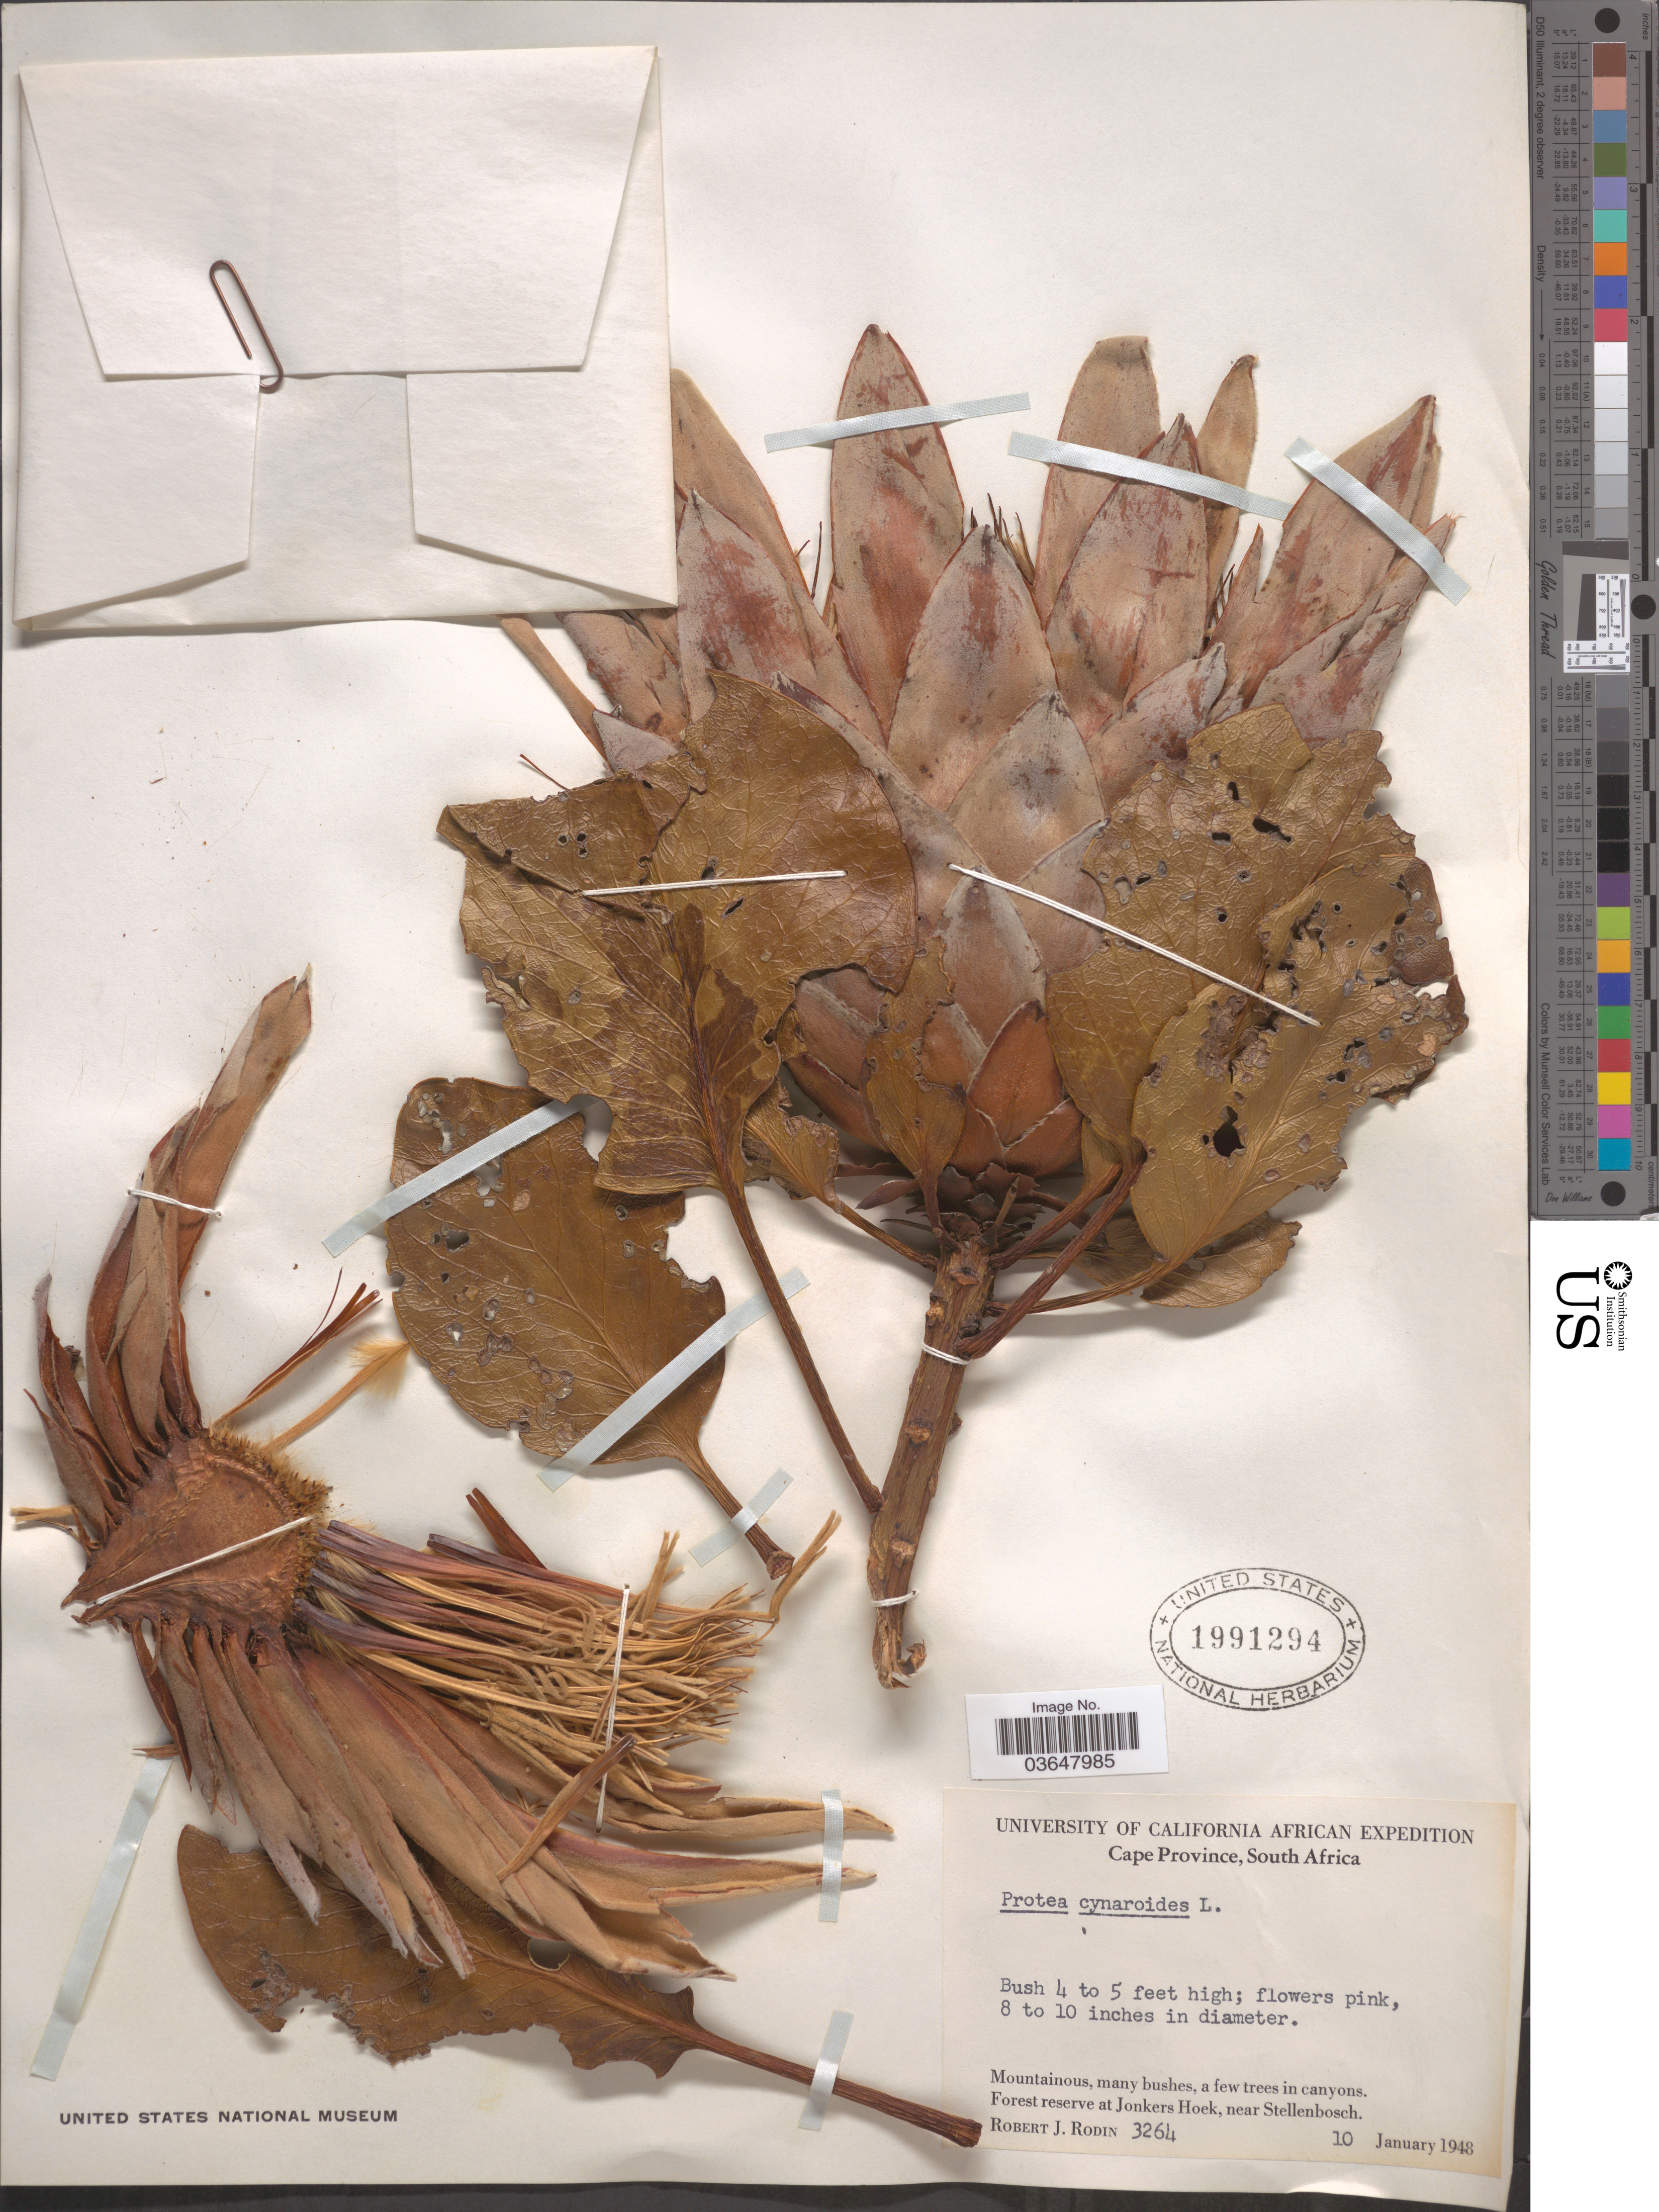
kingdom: Plantae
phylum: Tracheophyta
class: Magnoliopsida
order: Proteales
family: Proteaceae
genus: Protea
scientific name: Protea cynaroides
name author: L.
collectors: R. J. Rodin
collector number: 3264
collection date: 1948-01-10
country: South Africa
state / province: Western Cape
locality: Forest reserve at Jonkers Hoek, near Stellenbosch.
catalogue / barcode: US 1991294